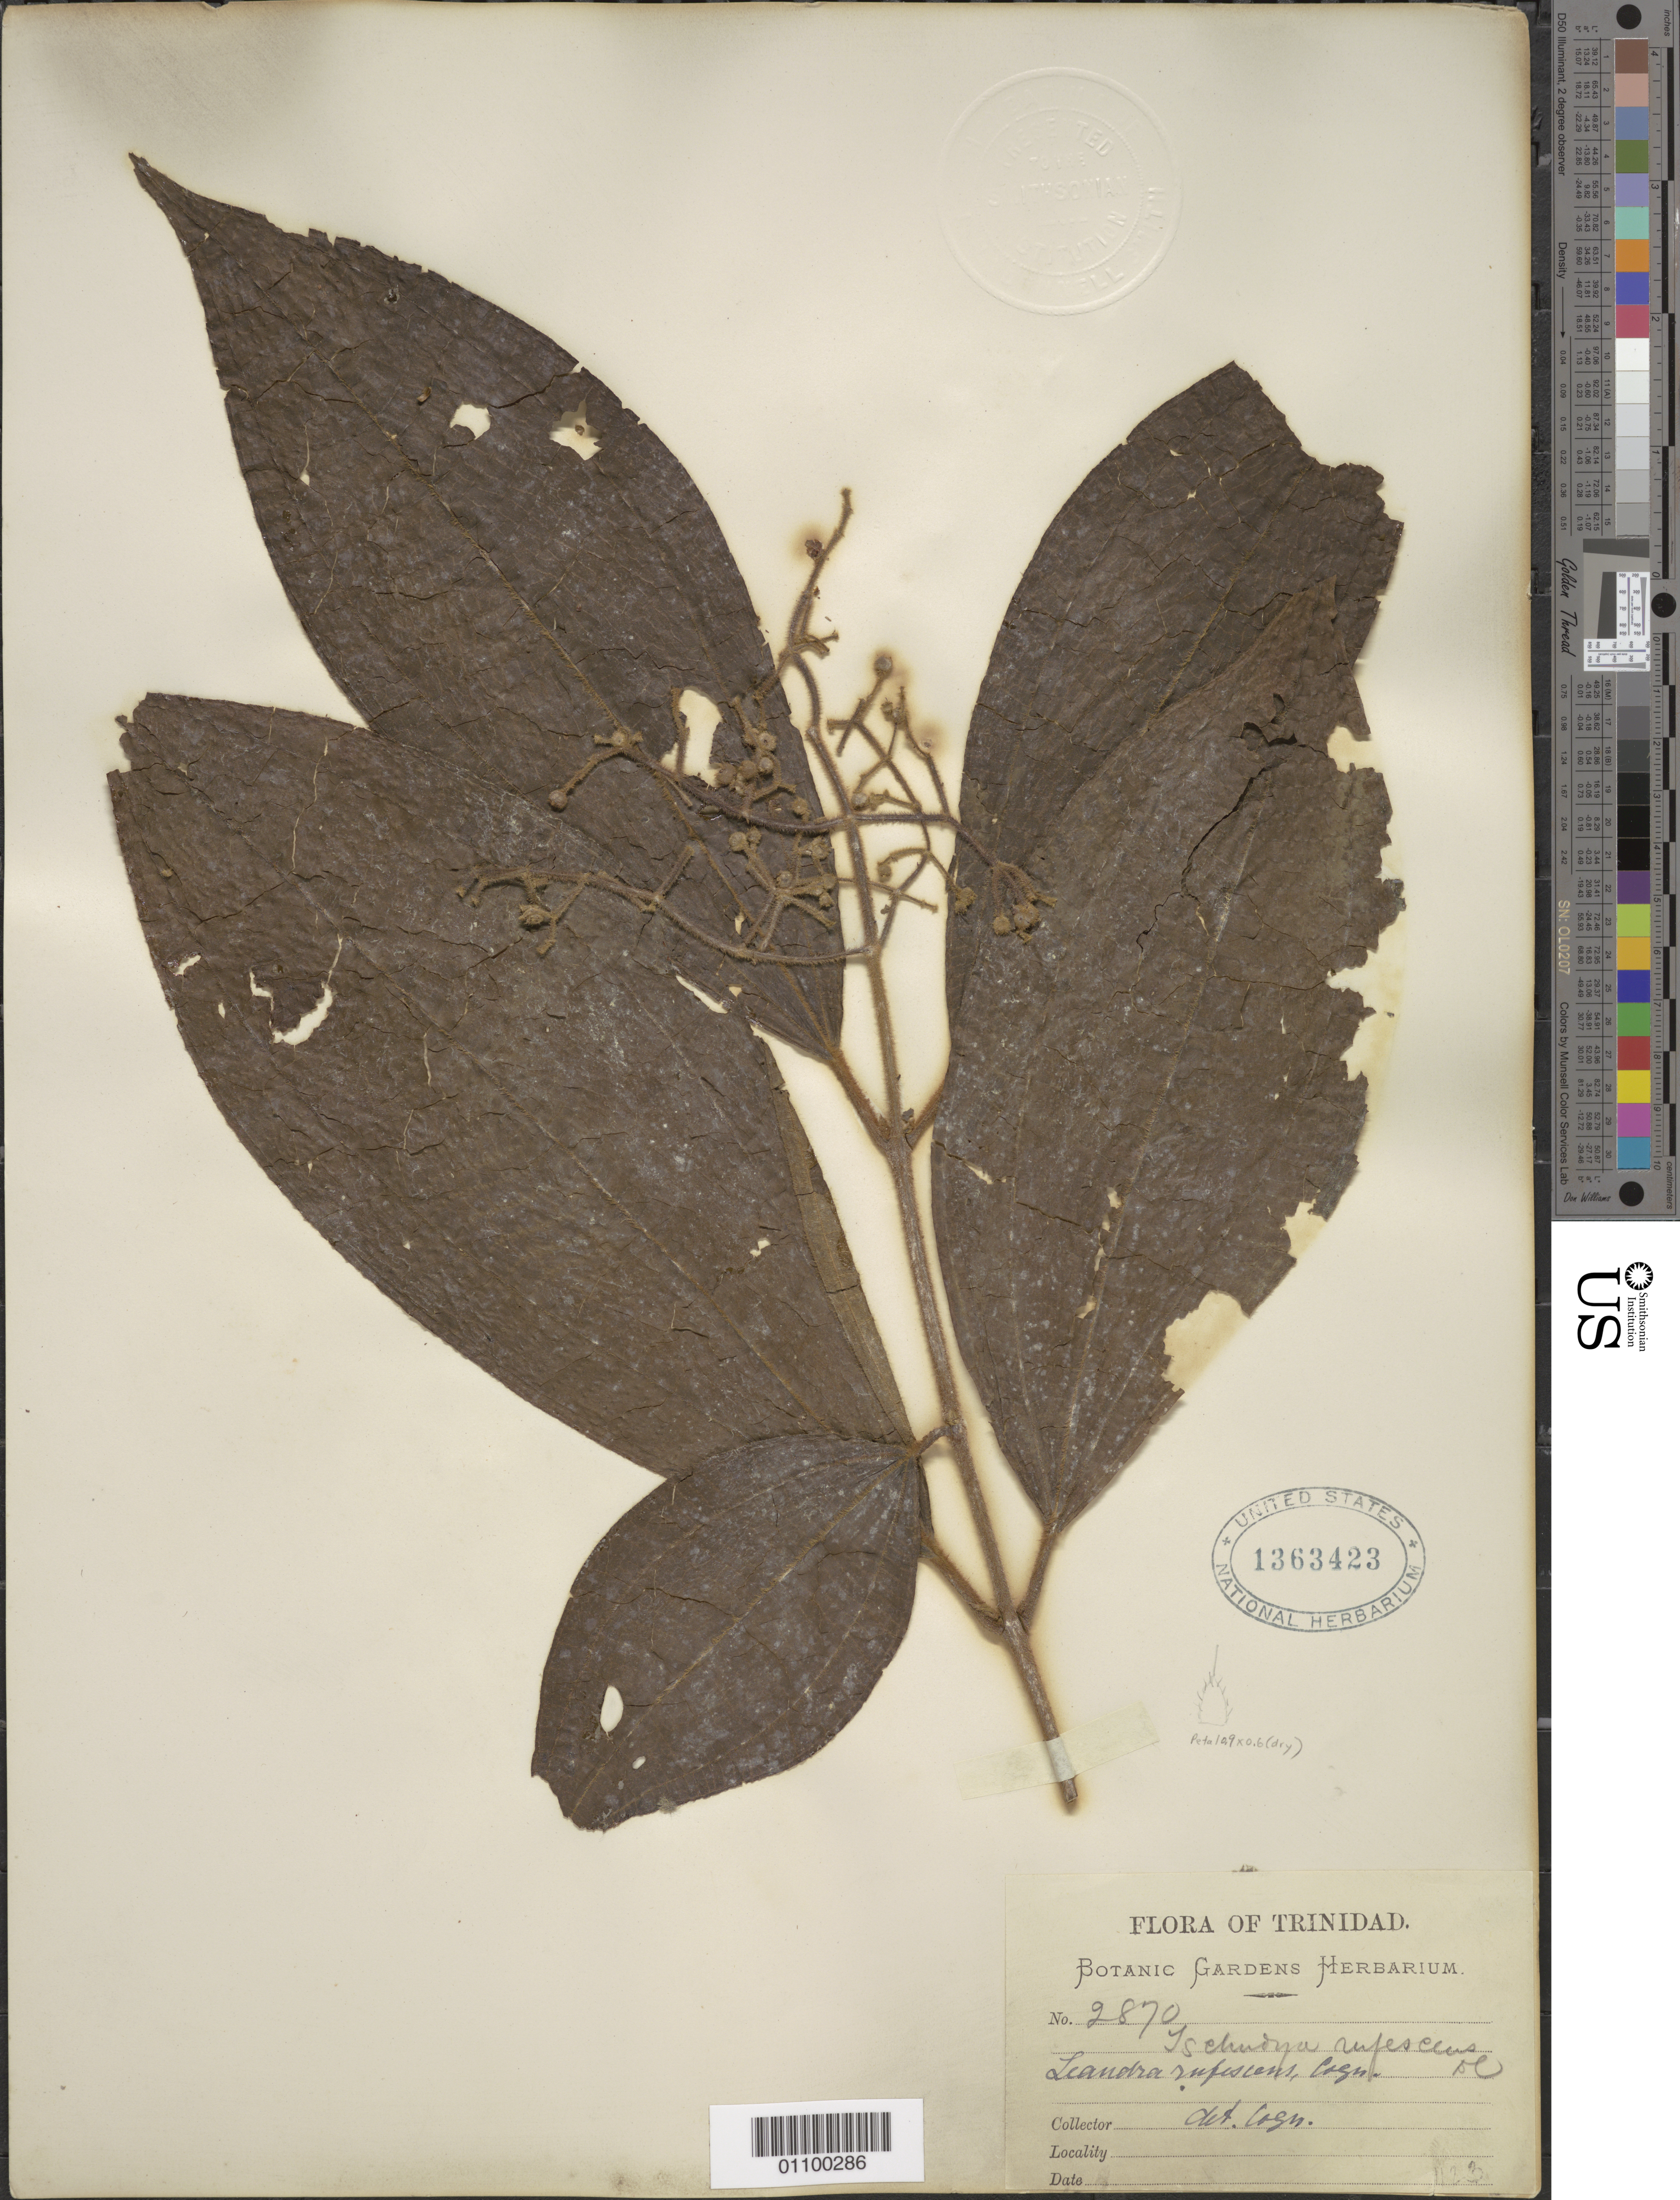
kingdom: Plantae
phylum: Tracheophyta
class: Magnoliopsida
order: Myrtales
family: Melastomataceae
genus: Leandra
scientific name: Leandra rufescens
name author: (DC.) Cogn.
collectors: Botanic Gardens Herbarium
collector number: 2870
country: Trinidad and Tobago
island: Trinidad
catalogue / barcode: US 1363423